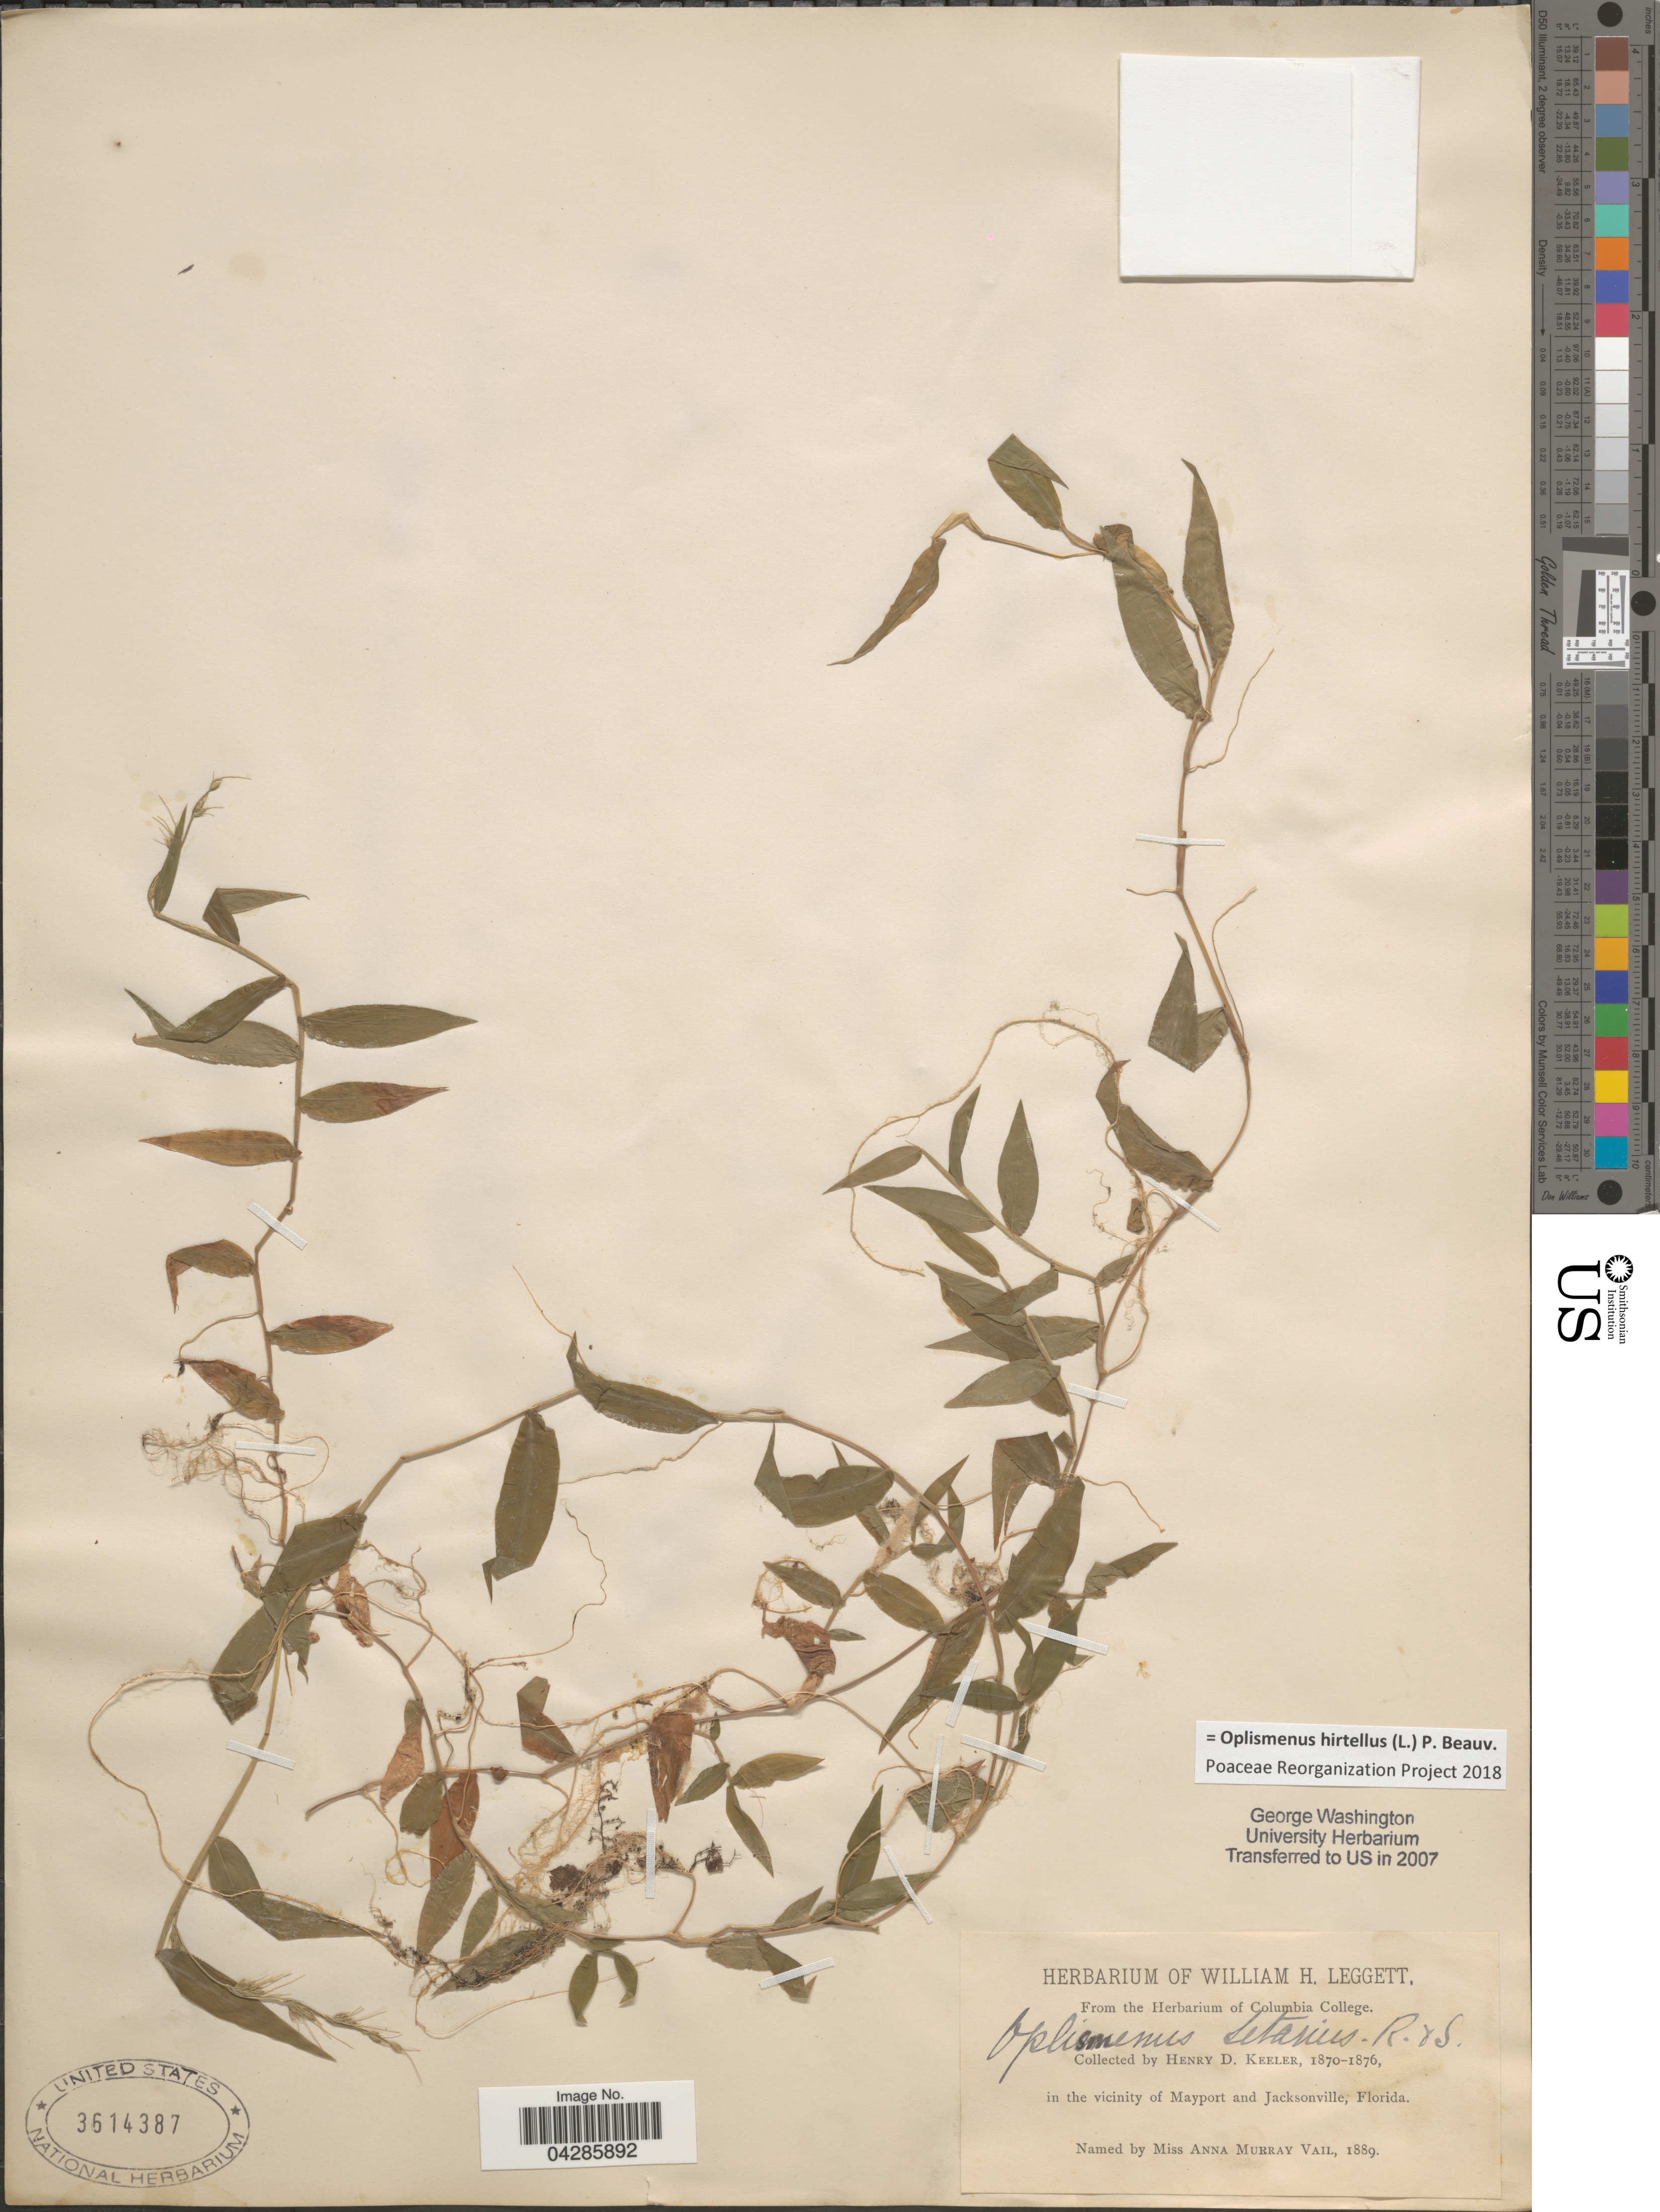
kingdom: Plantae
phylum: Tracheophyta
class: Liliopsida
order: Poales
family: Poaceae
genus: Oplismenus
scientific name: Oplismenus hirtellus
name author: (L.) P. Beauv.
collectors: H. Keeler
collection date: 1870/1876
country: United States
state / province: Florida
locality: In the vicinity of Mayport and Jacksonville.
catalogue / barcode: US 3614387